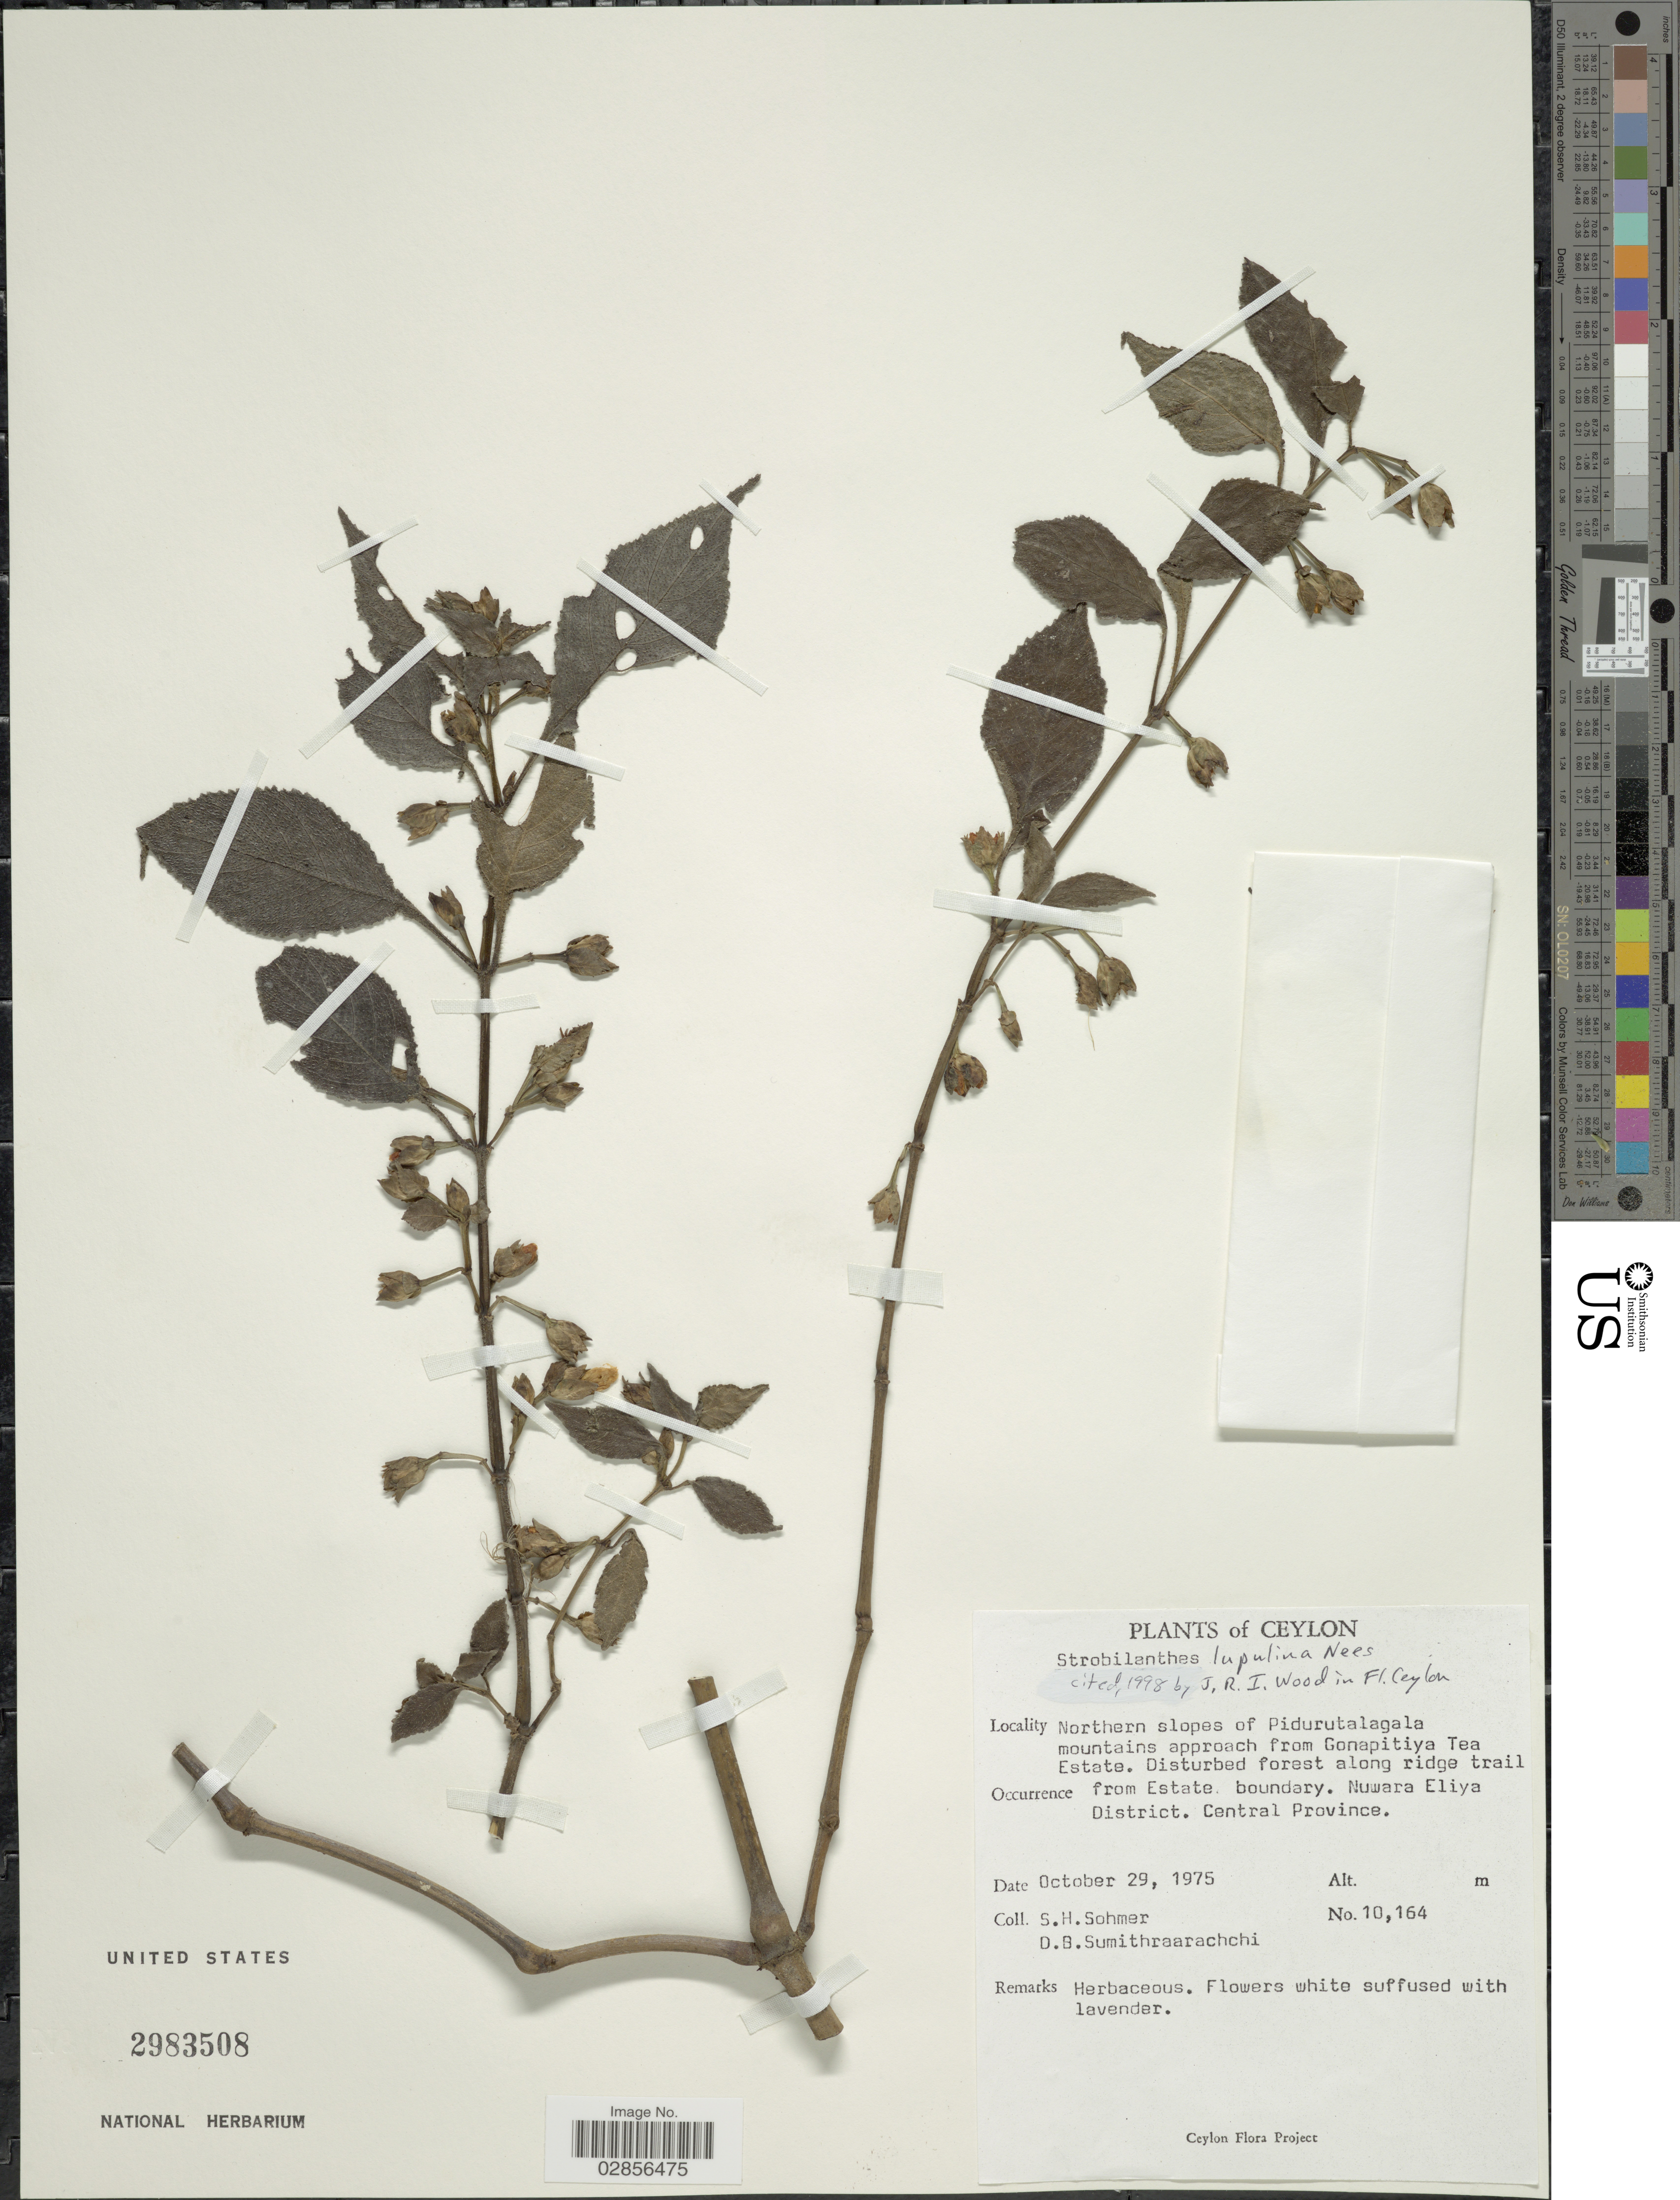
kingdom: Plantae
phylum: Tracheophyta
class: Magnoliopsida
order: Lamiales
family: Acanthaceae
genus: Strobilanthes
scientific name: Strobilanthes lupulina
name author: Nees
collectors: S. H. Sohmer & D. B. Sumithraarachchi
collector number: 10164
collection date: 1975-10-29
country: Sri Lanka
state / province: Central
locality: Ceylon. Northern slopes of Pidurutalagala mountains approach from Gonapitiya Tea Estate. Disturbed forest along ridge trail from Estate boundary. Nuwara Eliya District.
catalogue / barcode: US 2983508